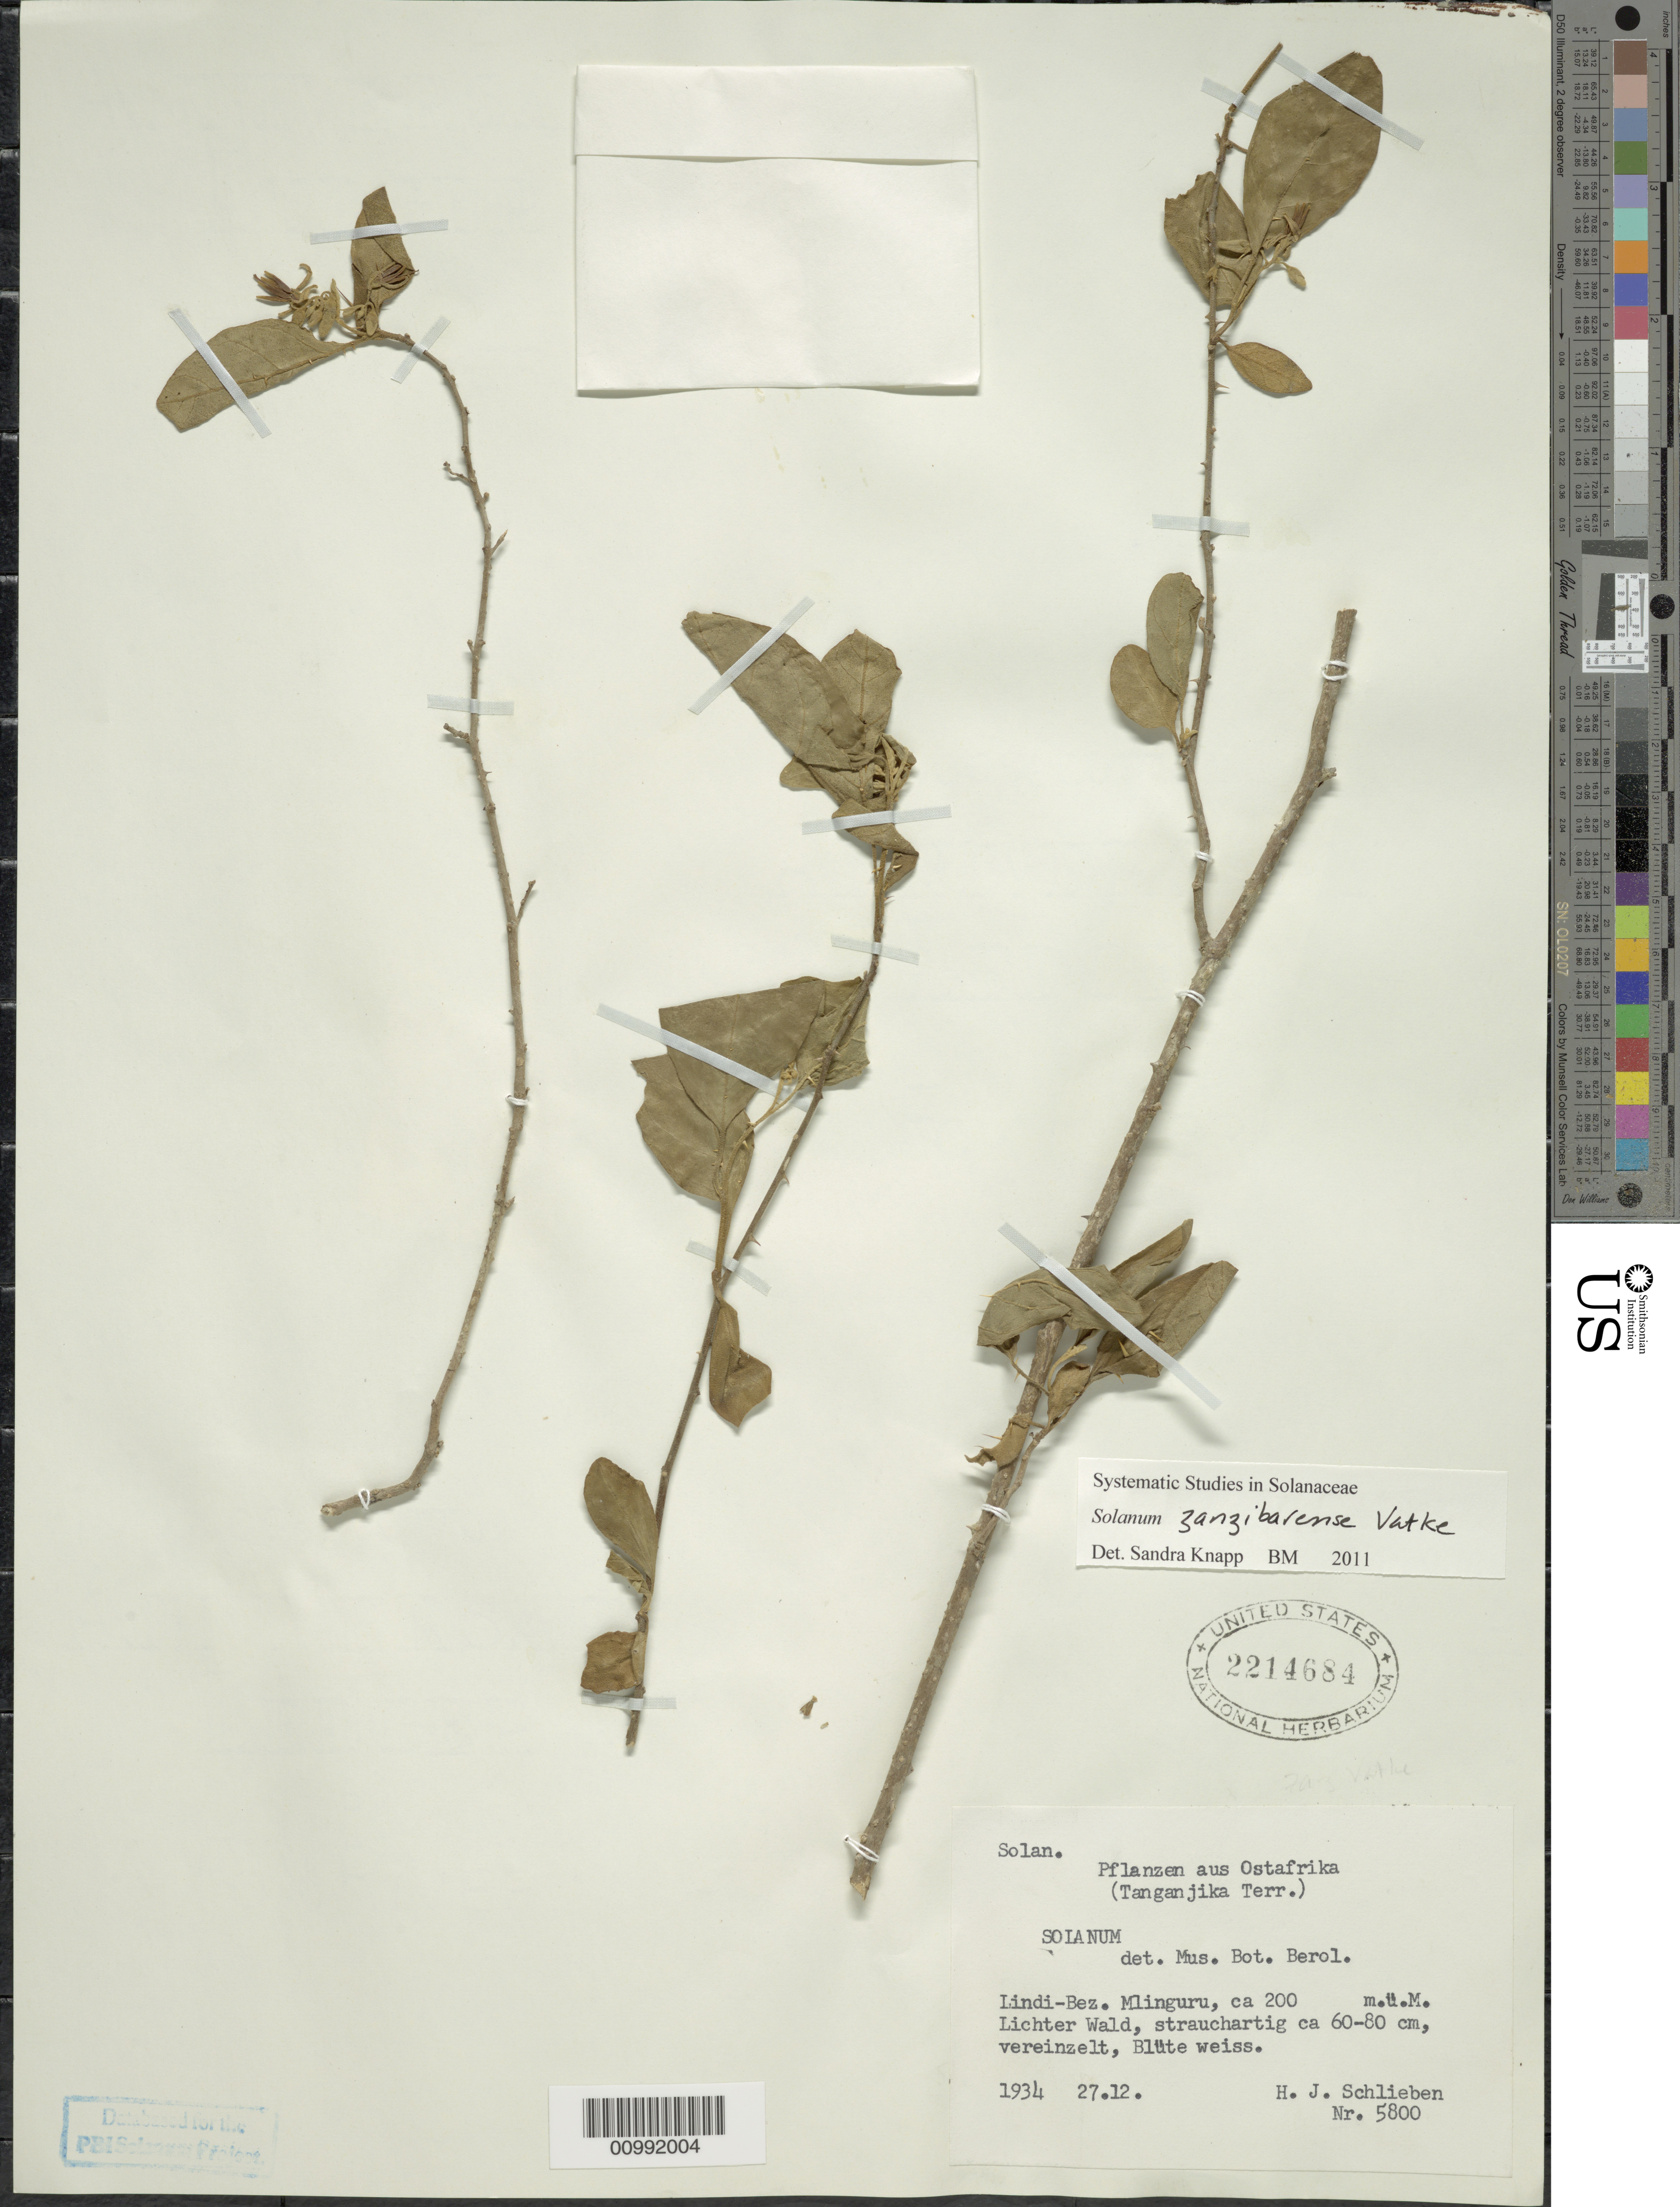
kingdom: Plantae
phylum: Tracheophyta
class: Magnoliopsida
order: Solanales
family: Solanaceae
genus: Solanum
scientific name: Solanum zanzibarense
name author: Vatke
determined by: Vorontsova, M. S.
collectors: H. J. Schlieben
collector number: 5800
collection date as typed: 27 Dec 1937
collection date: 1937-12-27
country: Tanzania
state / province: Lindi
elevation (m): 280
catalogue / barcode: US 2214684